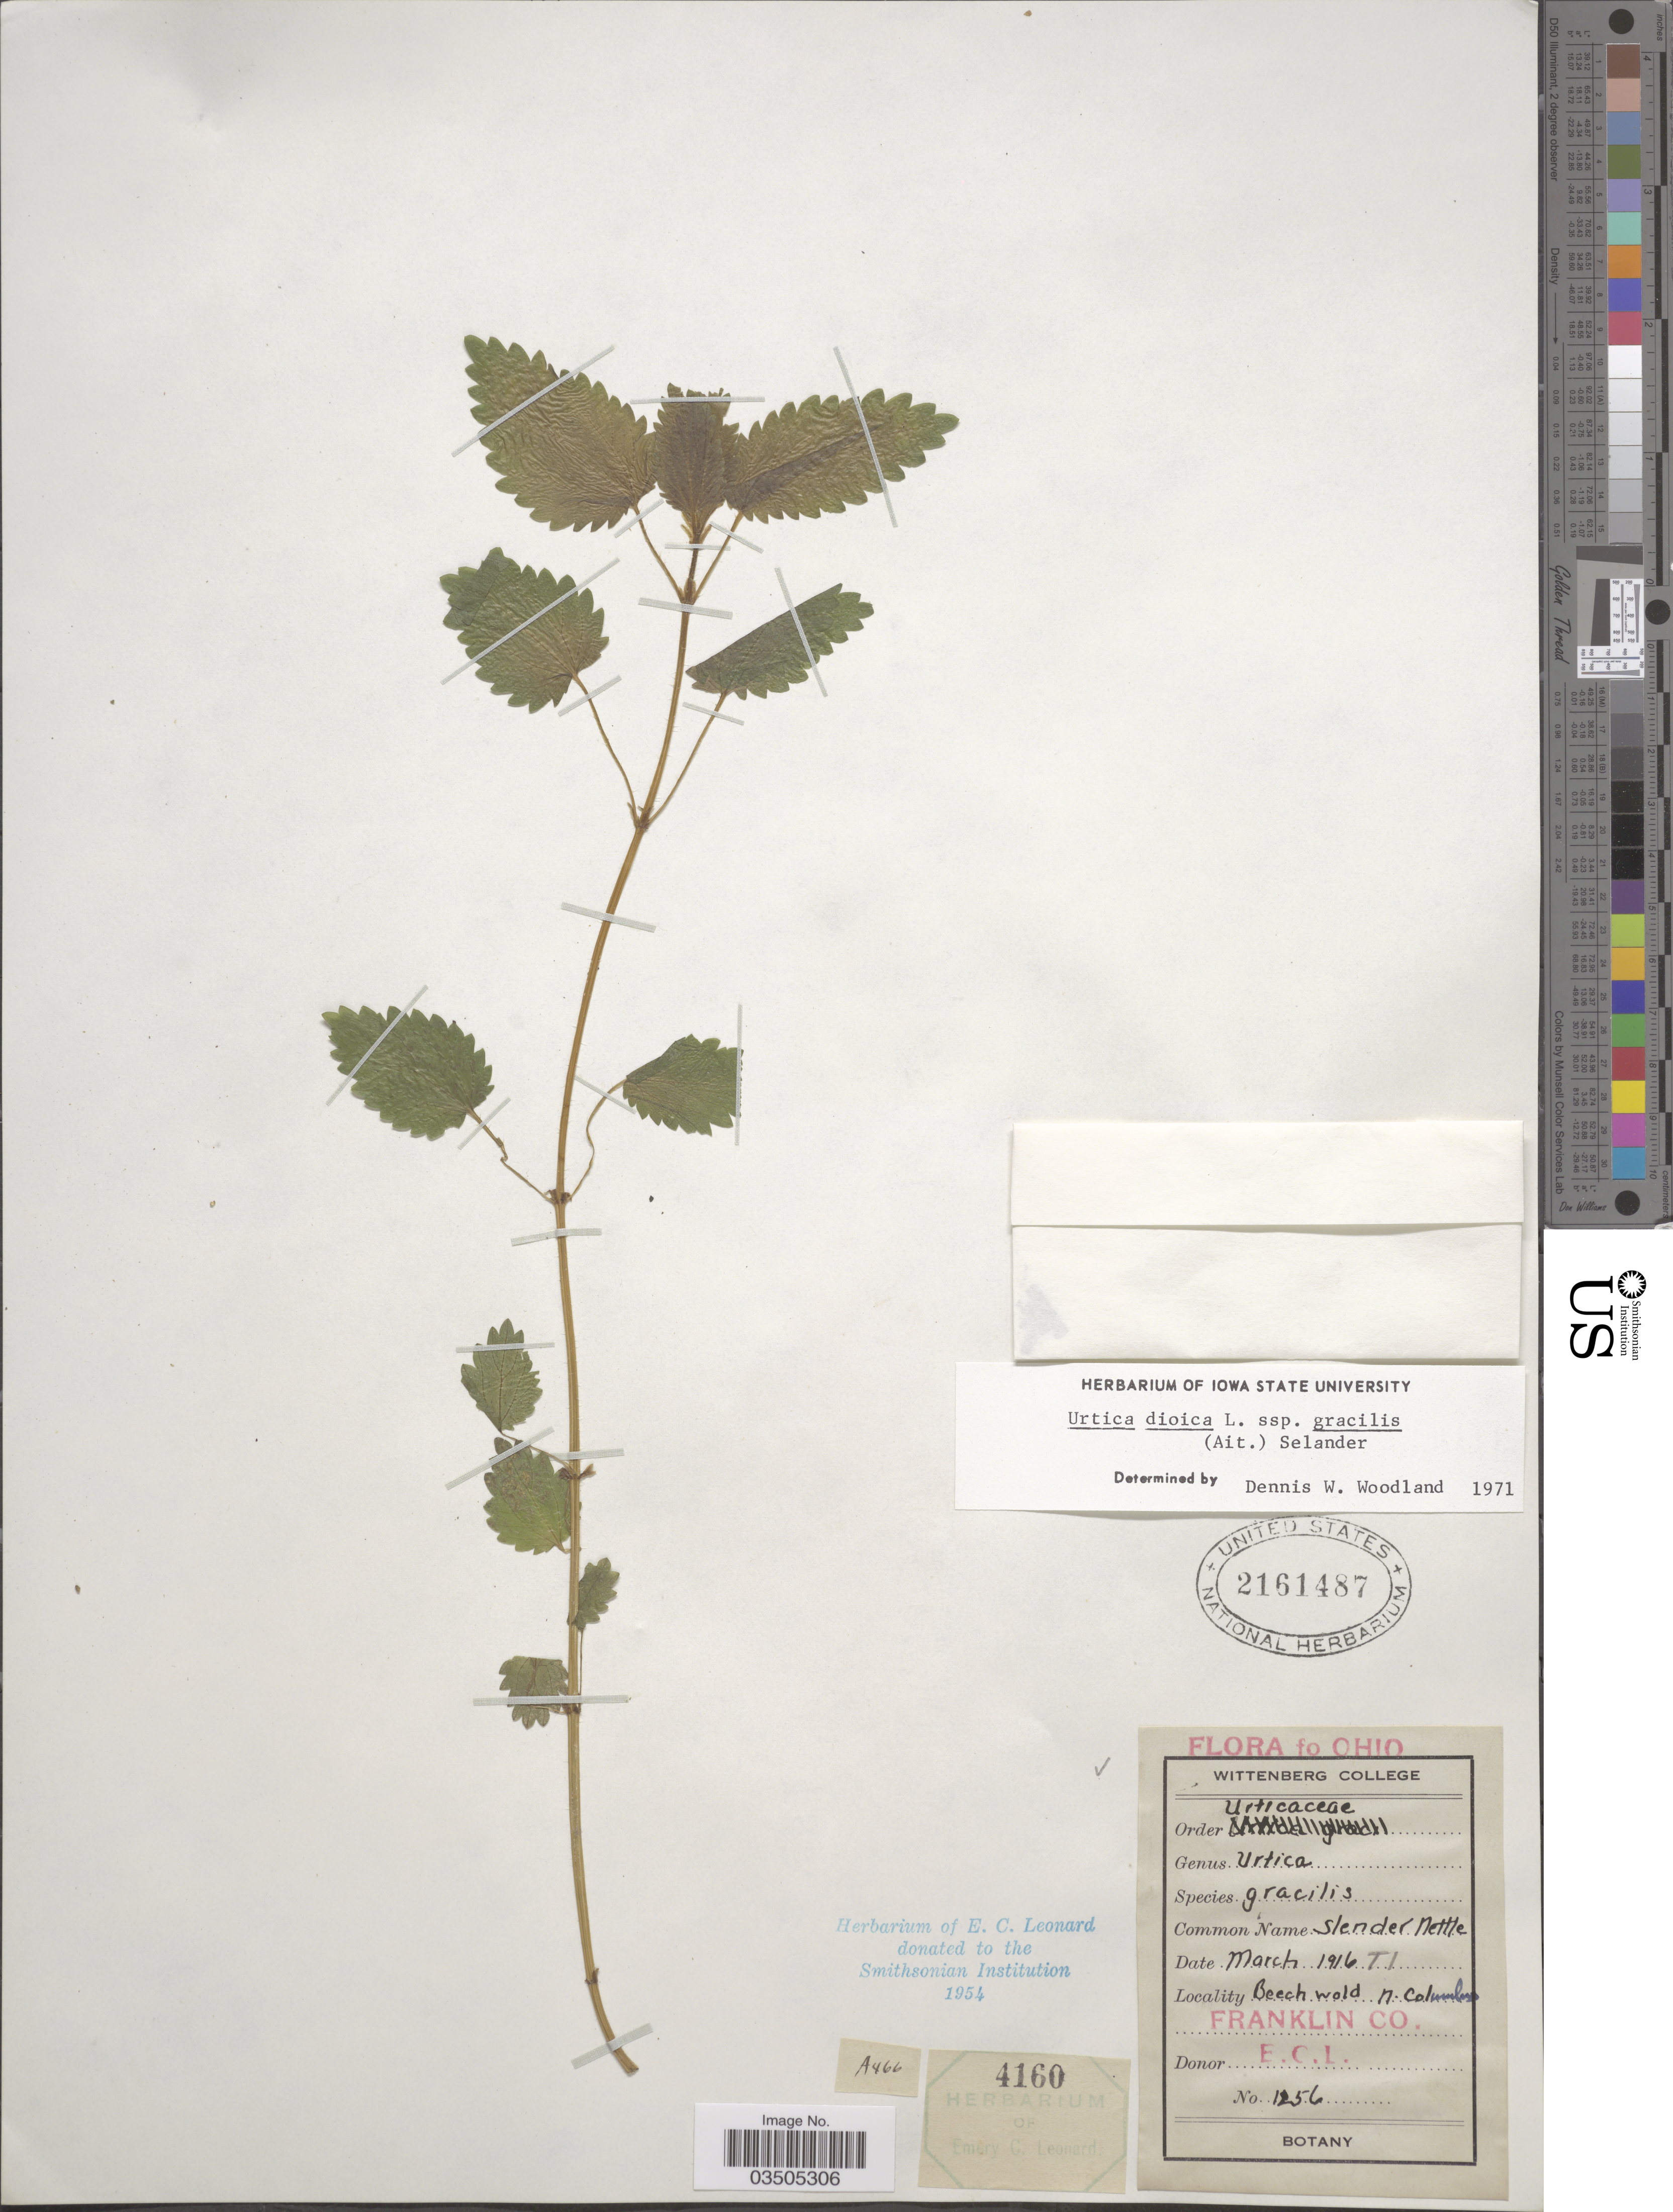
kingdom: Plantae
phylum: Tracheophyta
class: Magnoliopsida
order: Rosales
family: Urticaceae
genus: Urtica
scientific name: Urtica dioica subsp. gracilis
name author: L.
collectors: E. C. Leonard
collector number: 1256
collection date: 1916-03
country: United States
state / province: Ohio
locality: Beech Wold N. Columbus. Franklin Co.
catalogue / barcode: US 2161487